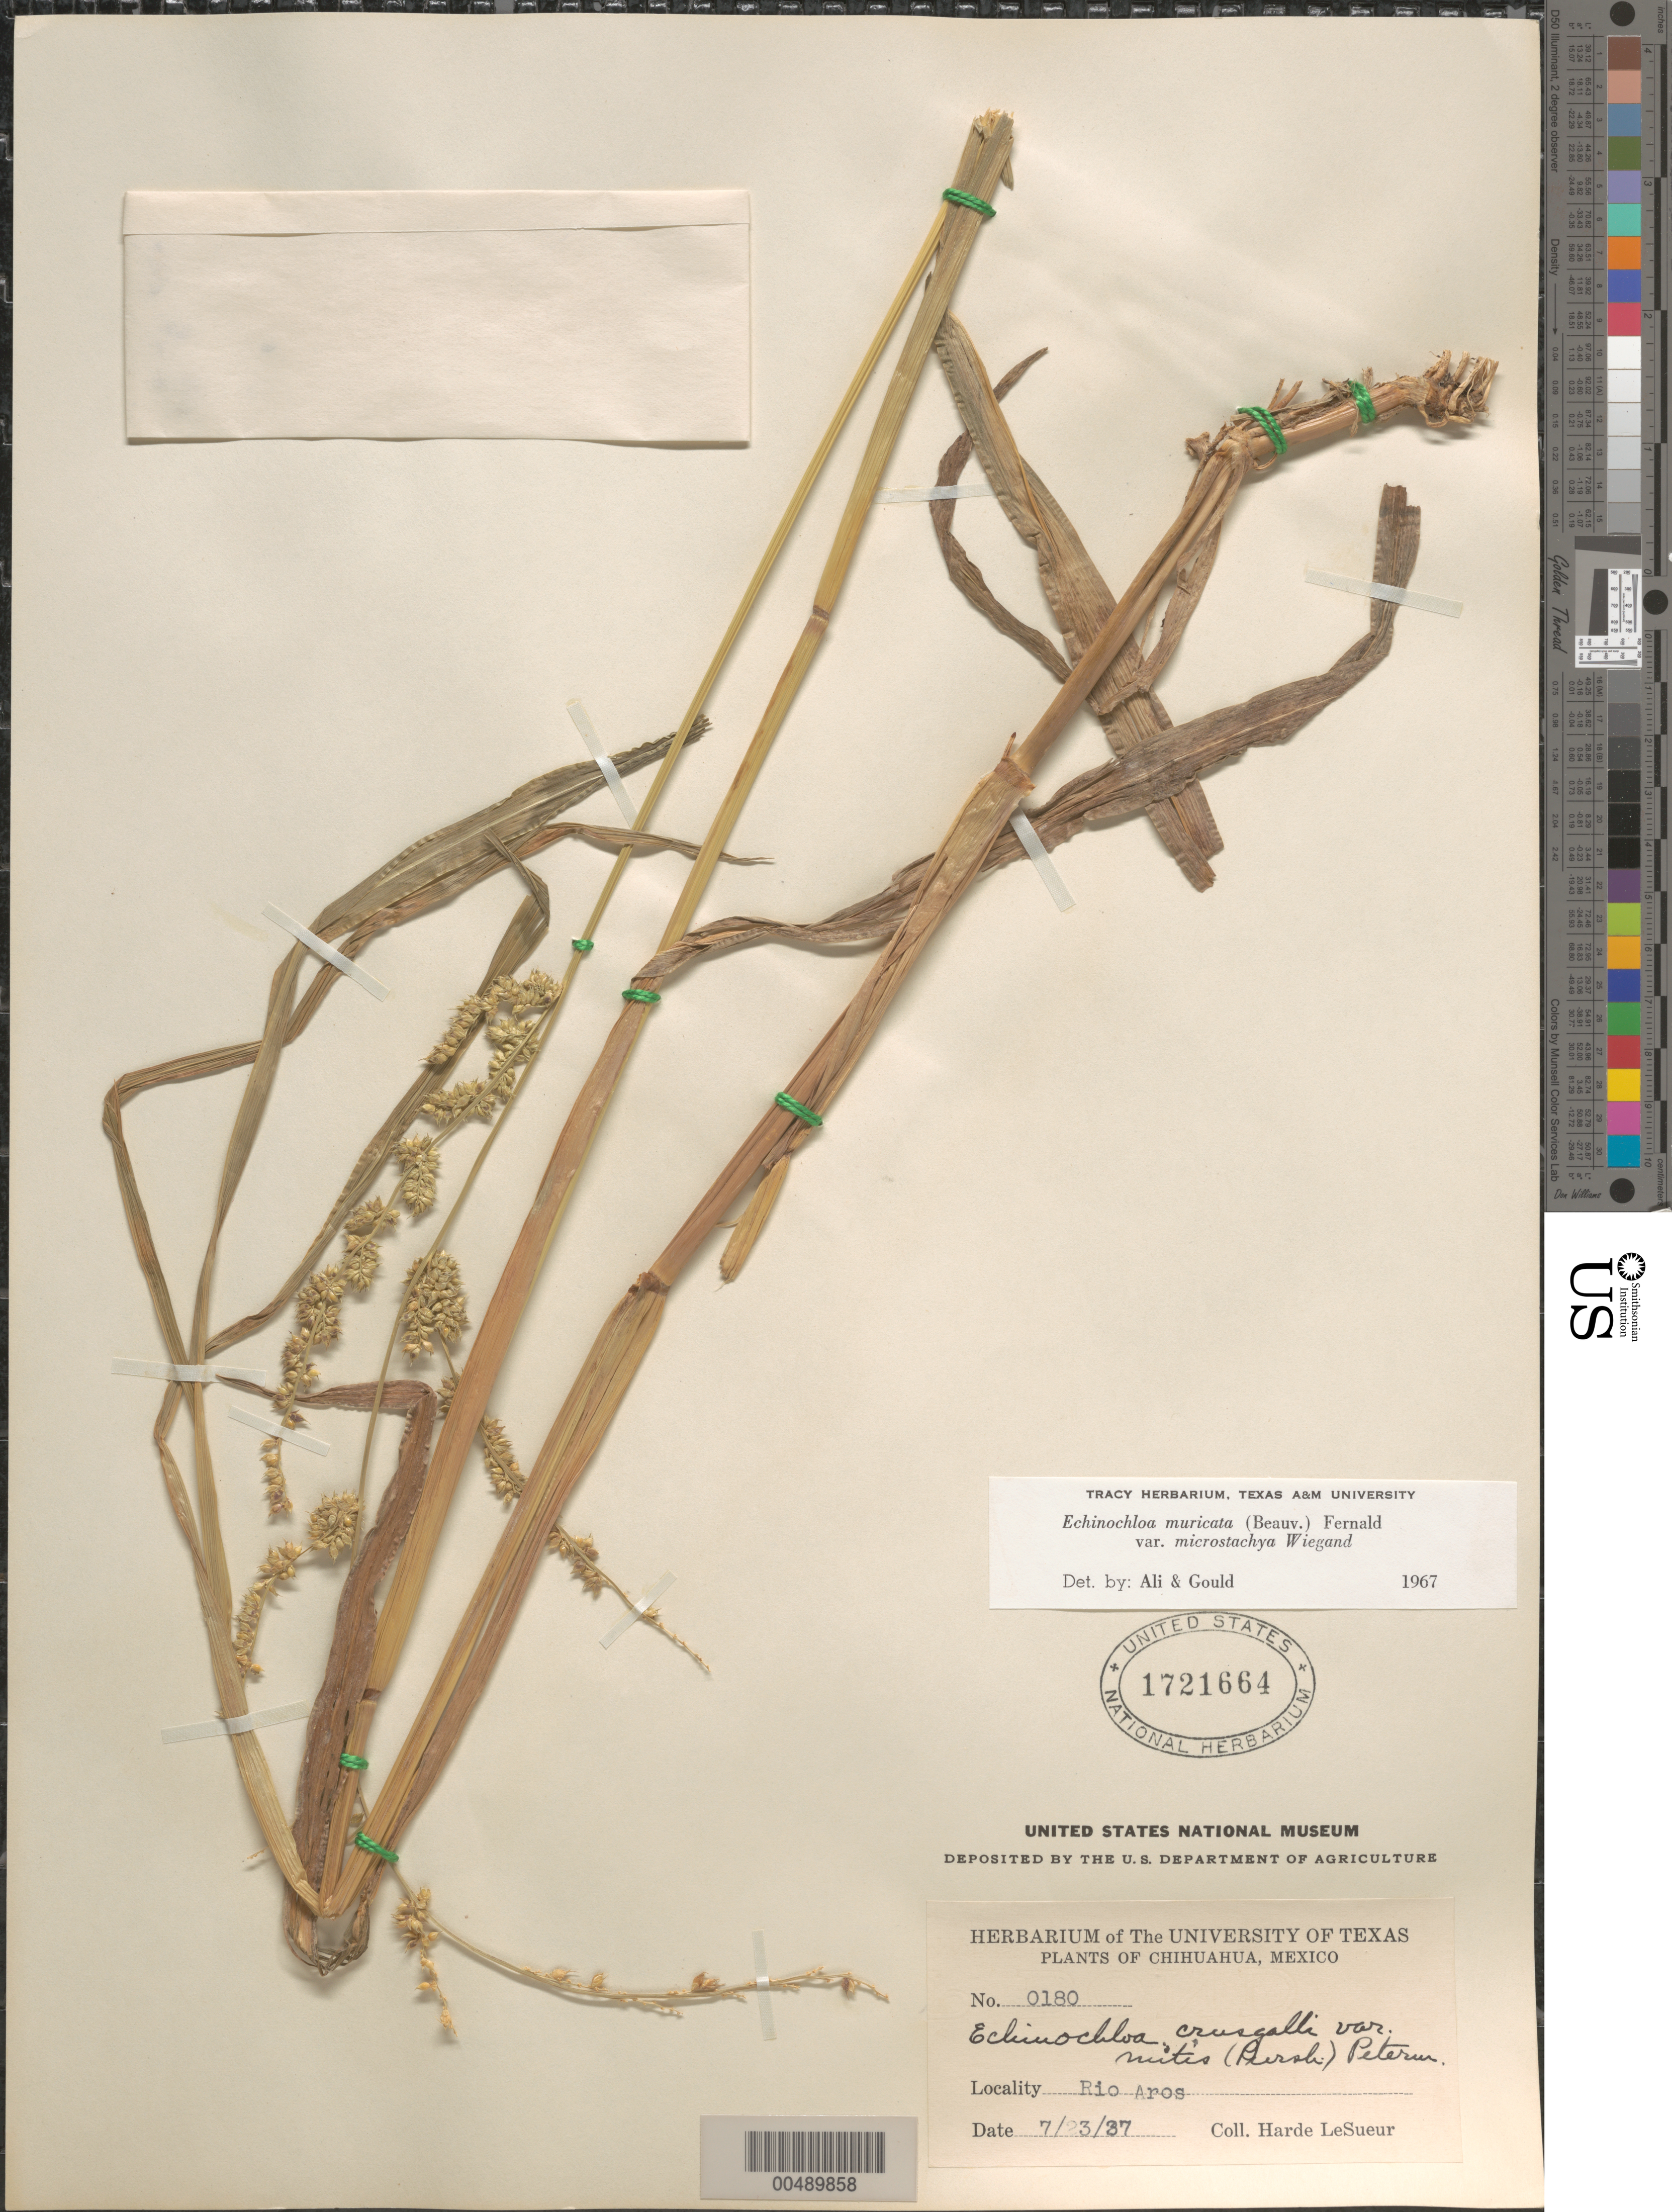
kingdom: Plantae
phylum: Tracheophyta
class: Liliopsida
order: Poales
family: Poaceae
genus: Echinochloa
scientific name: Echinochloa muricata var. microstachya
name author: Wiegand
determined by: Ali, M. A.; Gould, F. W.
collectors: D. H. LeSueur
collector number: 0180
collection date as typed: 23 Jul 1937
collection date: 1937-07-23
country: Mexico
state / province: Chihuahua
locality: Rio Aros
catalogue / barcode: US 1721664